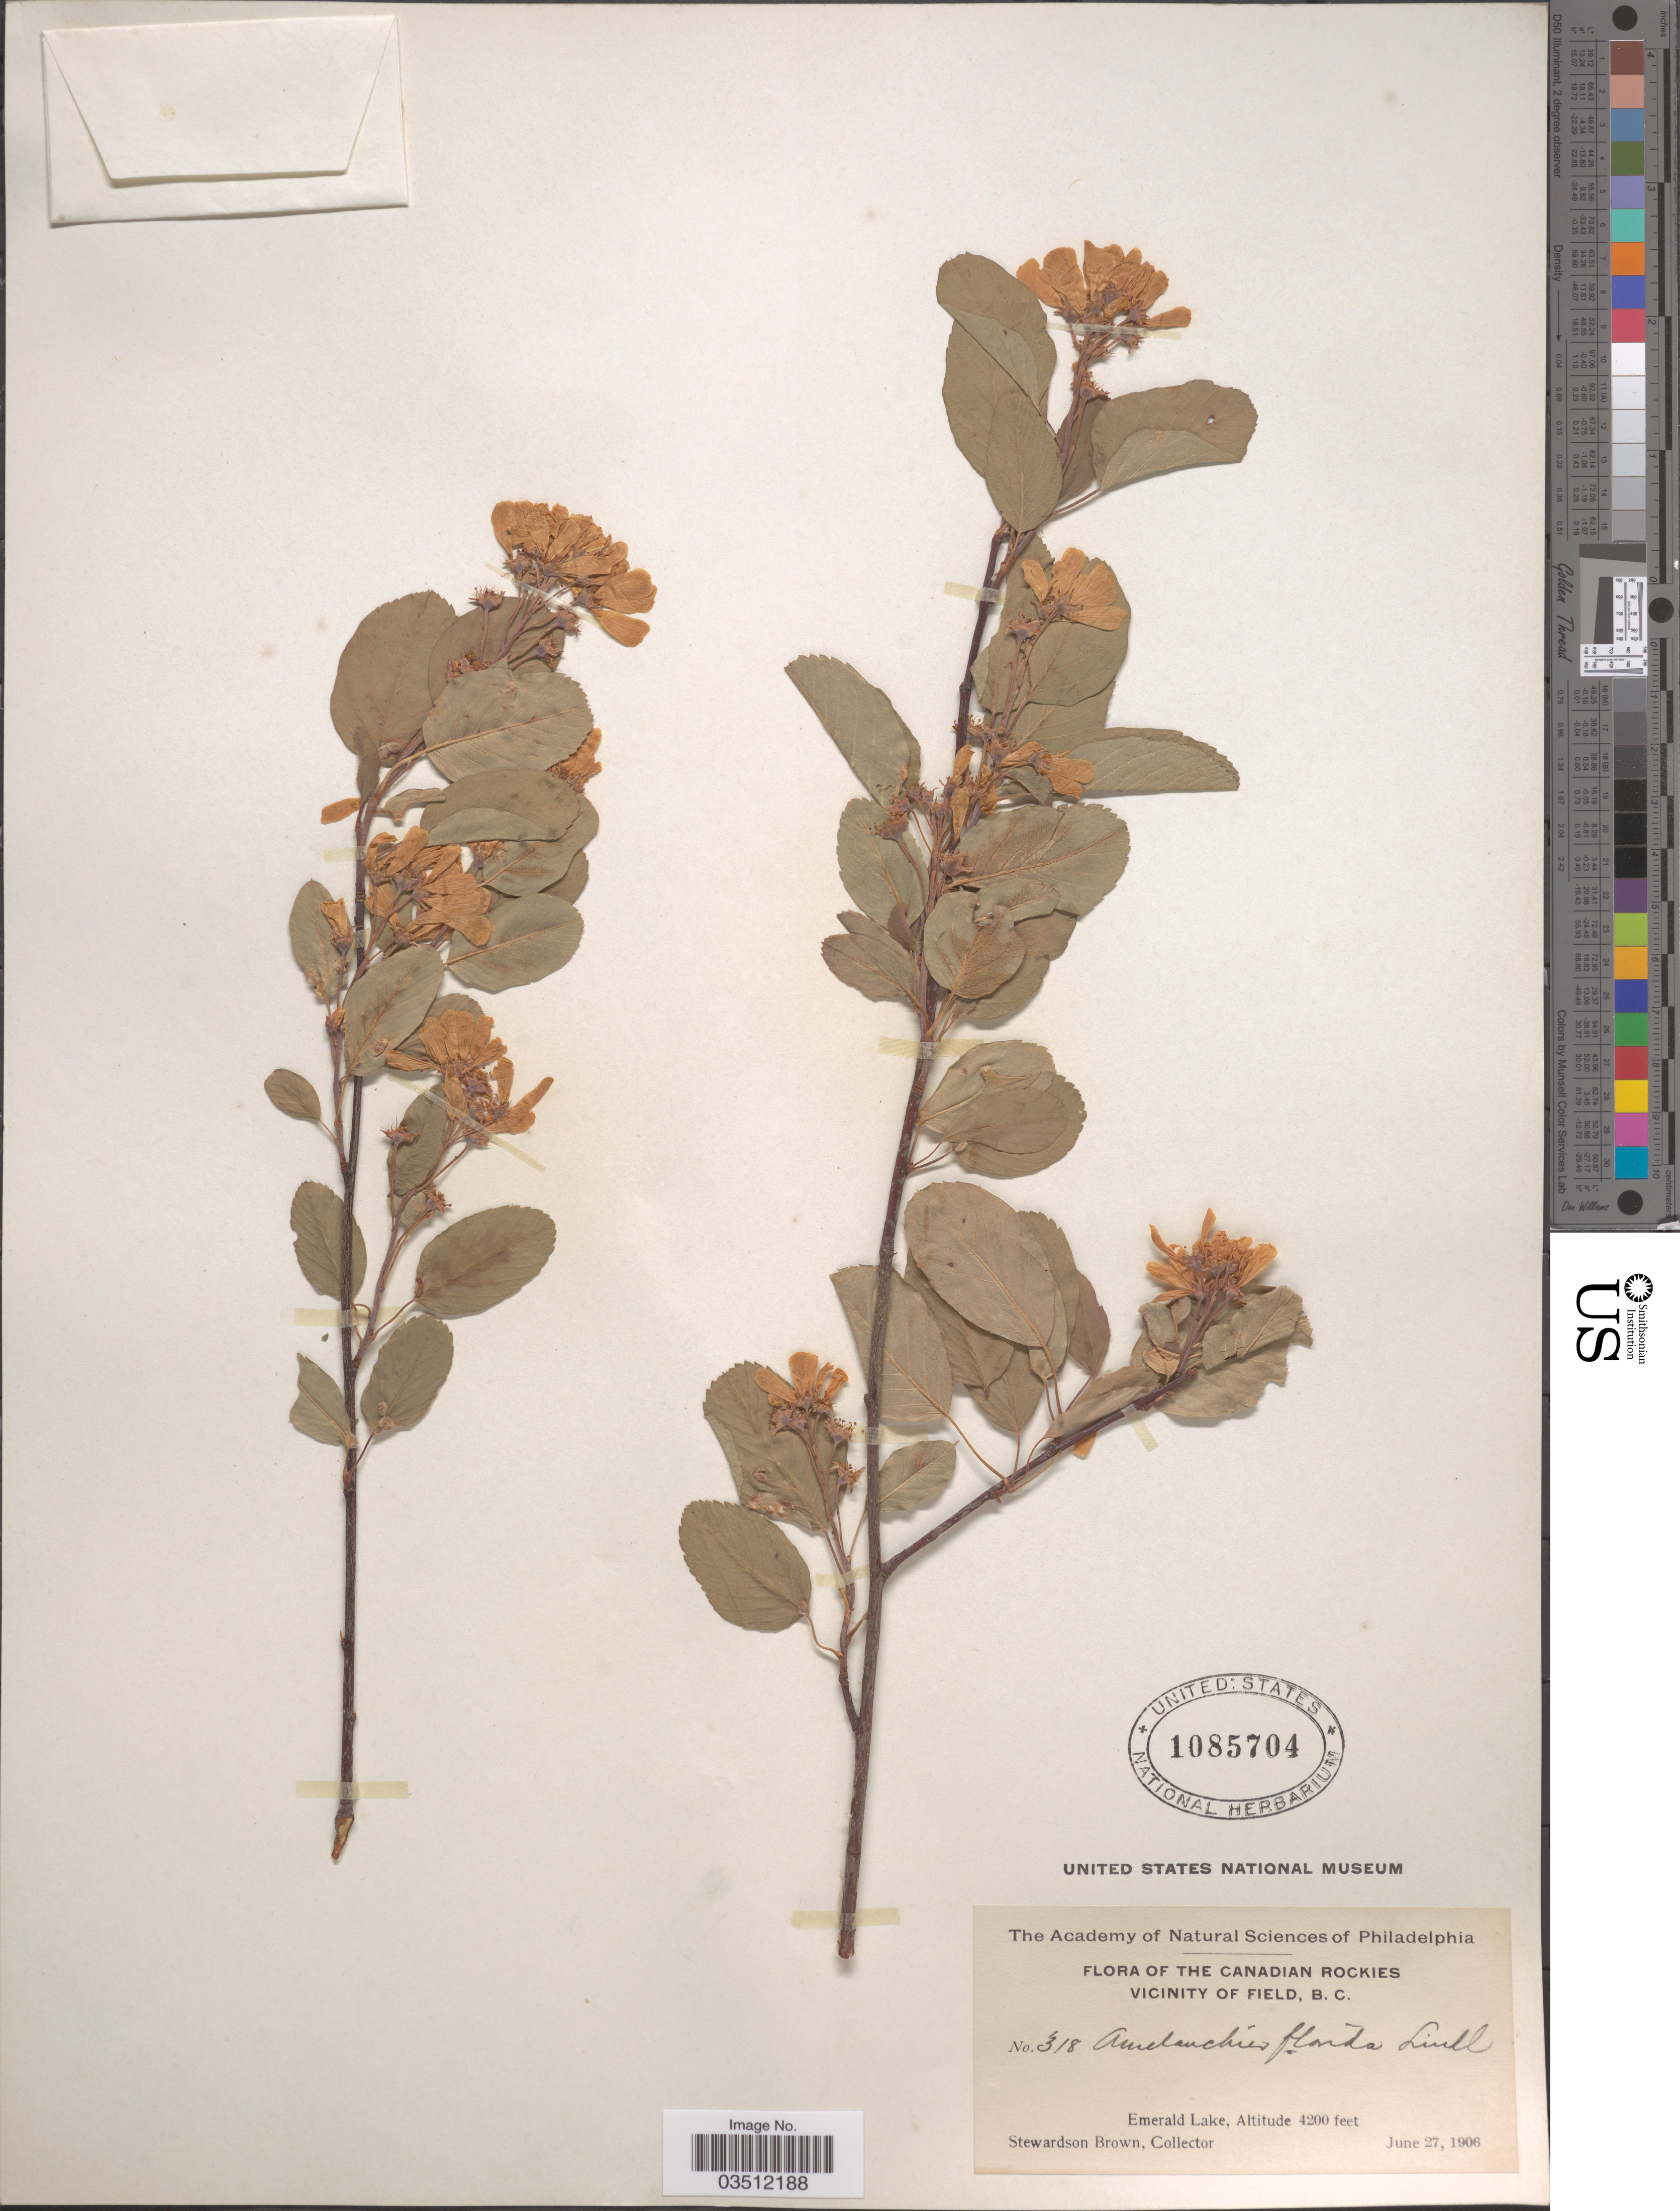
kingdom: Plantae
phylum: Tracheophyta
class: Magnoliopsida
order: Rosales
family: Rosaceae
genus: Amelanchier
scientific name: Amelanchier florida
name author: Lindl.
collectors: S. Brown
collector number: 318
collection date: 1906-06-27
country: Canada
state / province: British Columbia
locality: Canadian Rockies. Vicinity of Field. Emerald Lake.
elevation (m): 1280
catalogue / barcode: US 1085704